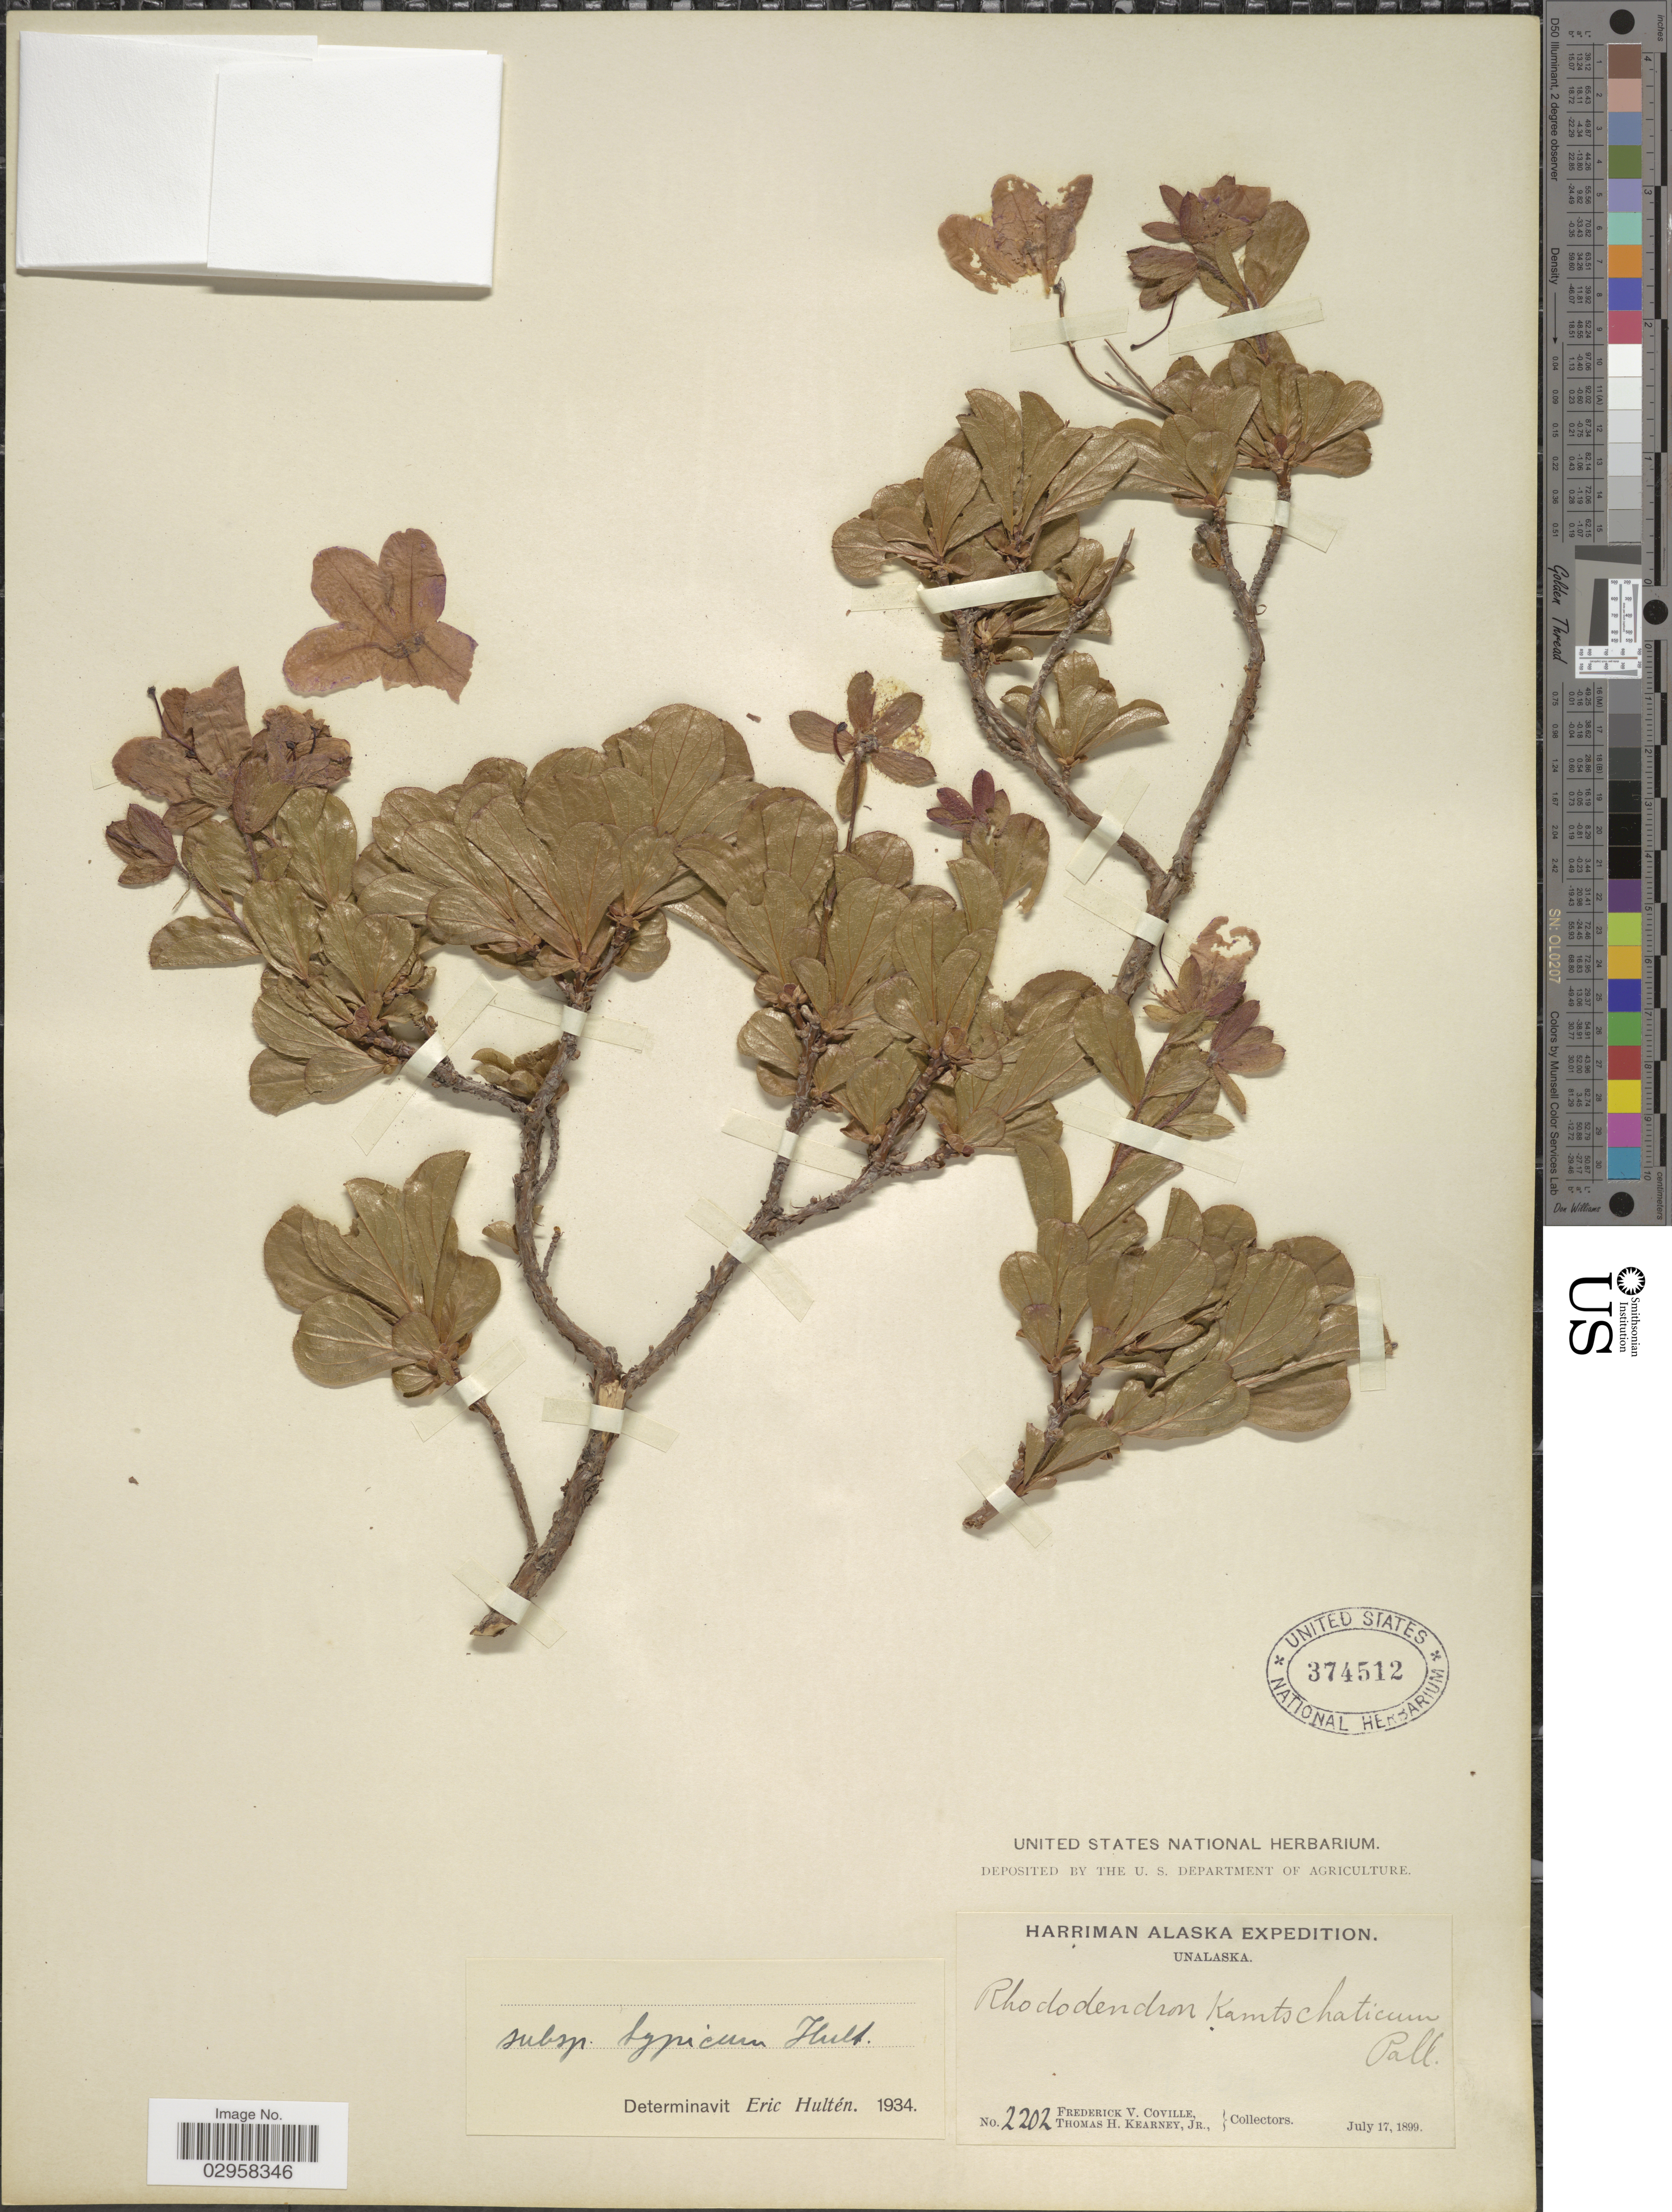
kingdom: Plantae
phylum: Tracheophyta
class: Magnoliopsida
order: Ericales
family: Ericaceae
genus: Rhododendron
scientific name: Rhododendron kamtschaticum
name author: Pall.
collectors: F. V. Coville & T. H. Kearney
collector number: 2202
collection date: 1899-07-17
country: United States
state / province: Alaska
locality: Unalaska.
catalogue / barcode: US 374512